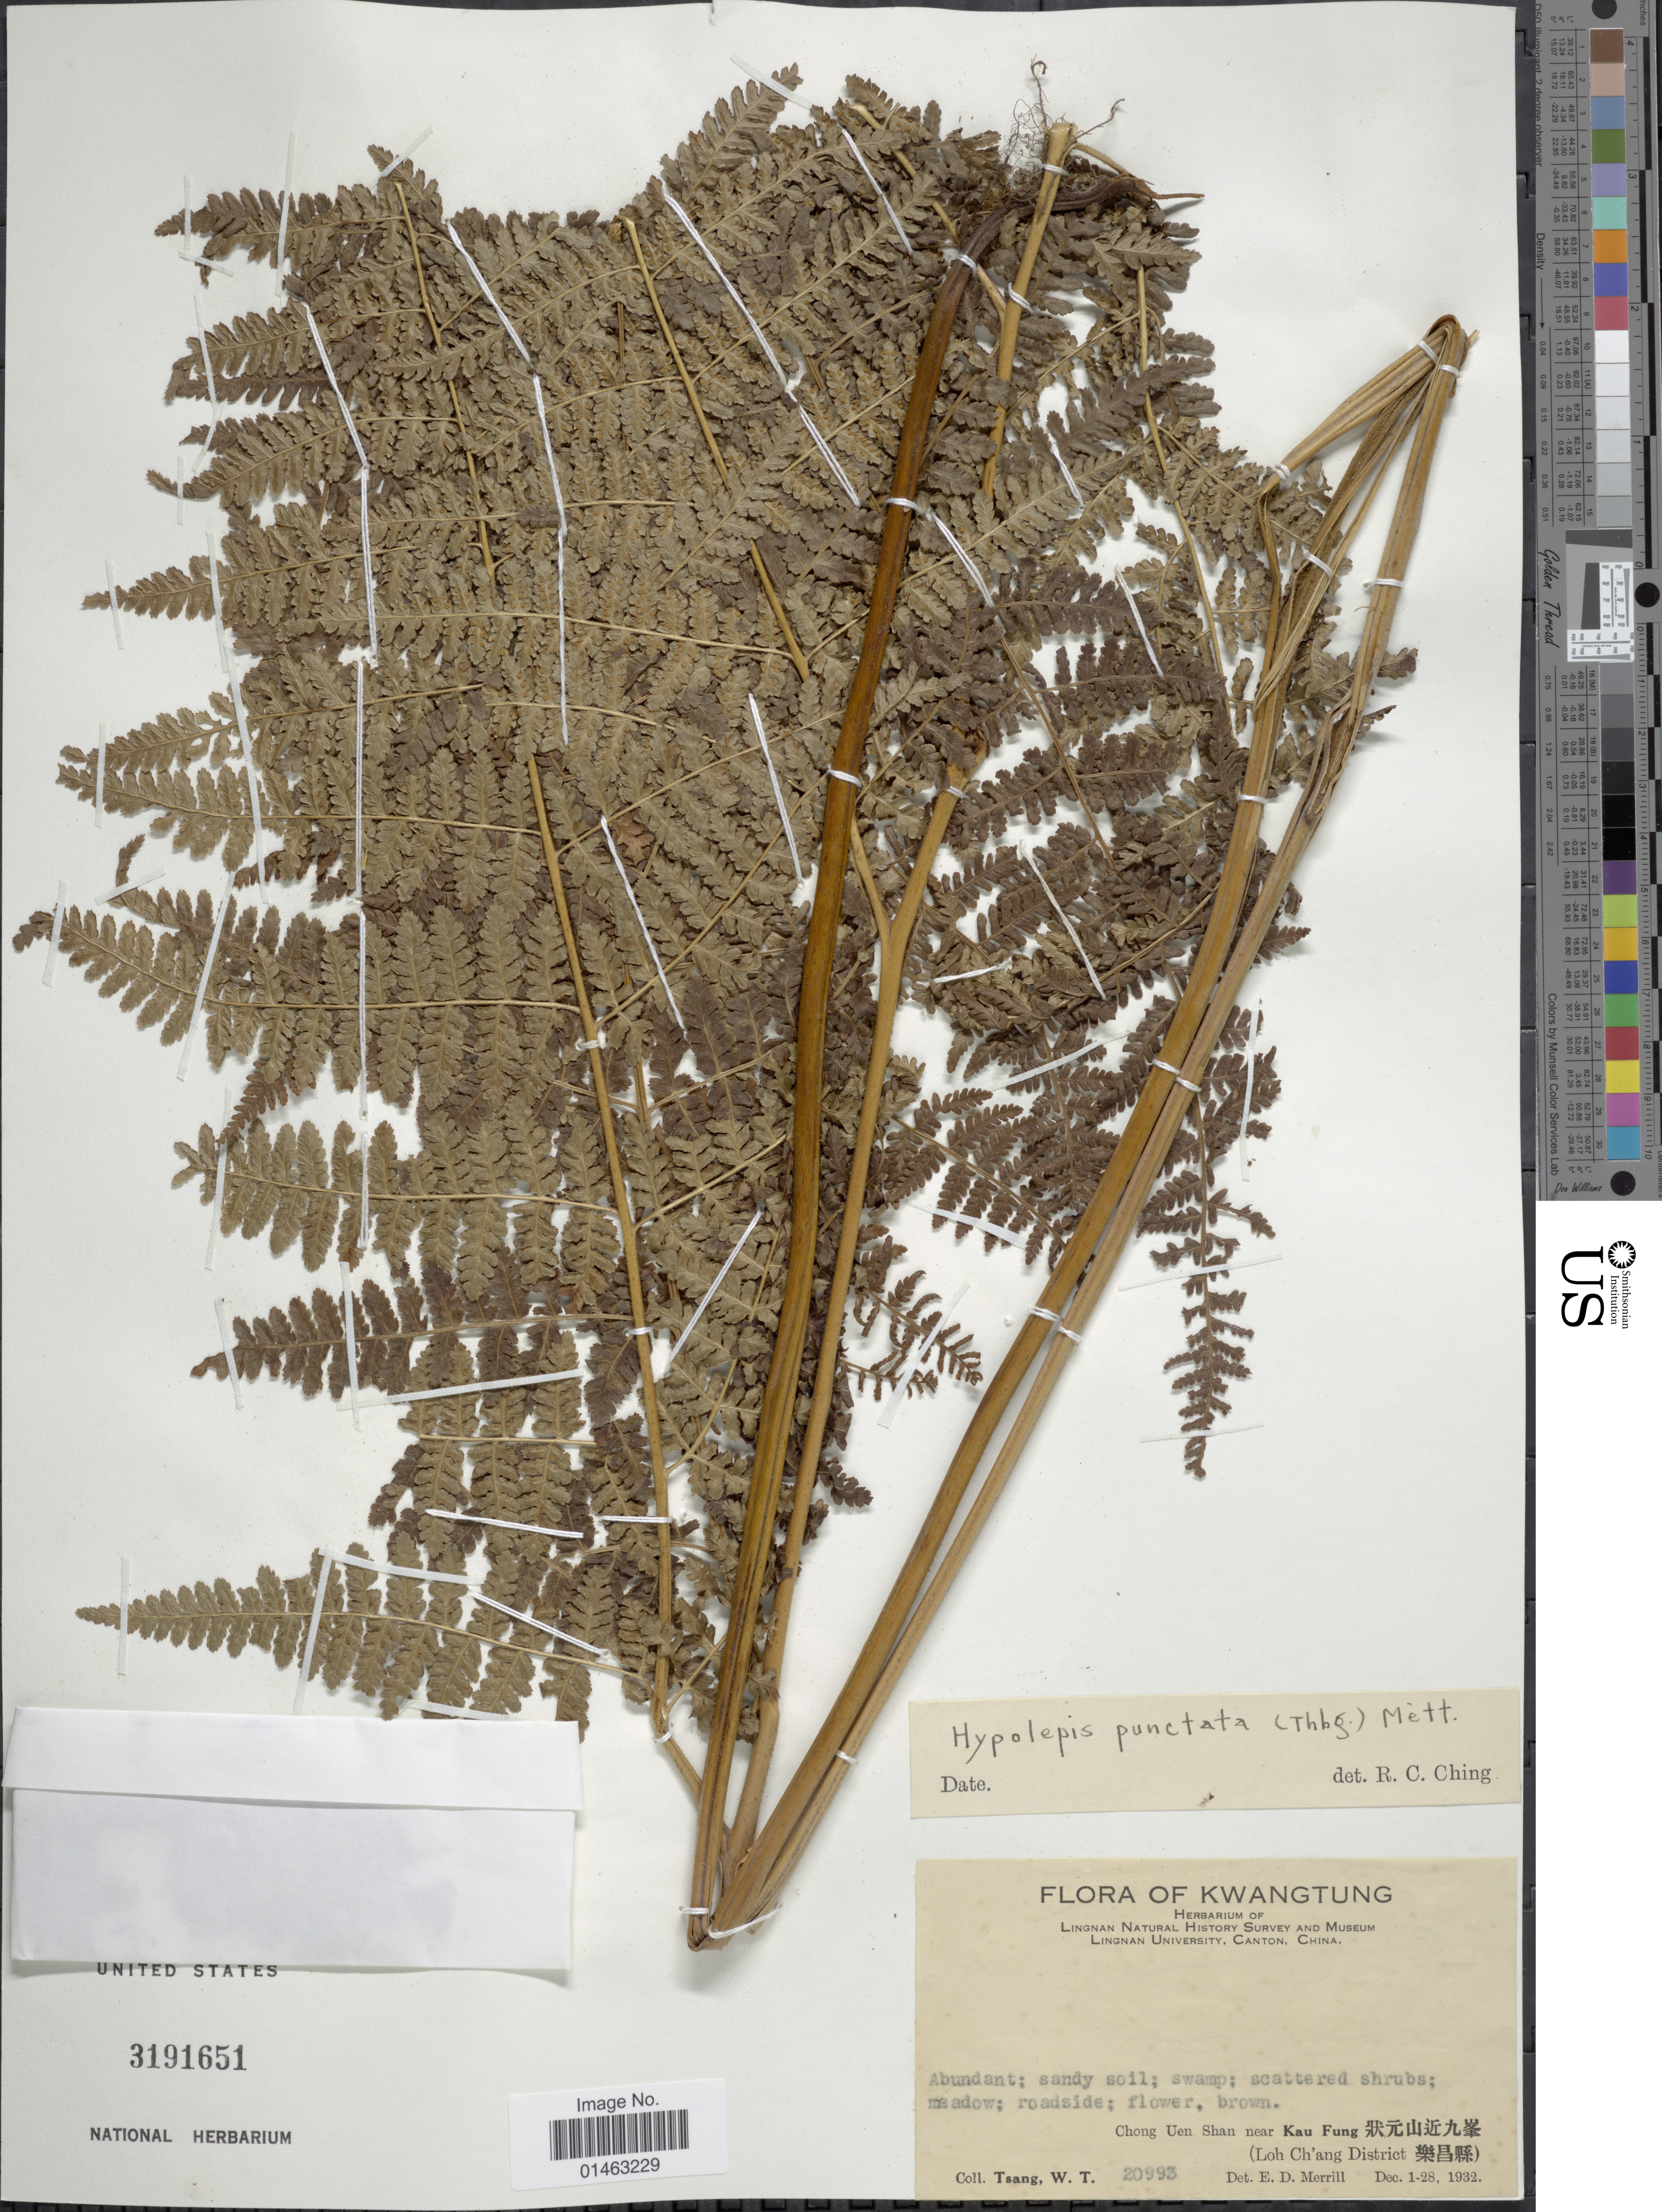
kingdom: Plantae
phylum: Tracheophyta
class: Polypodiopsida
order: Polypodiales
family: Dennstaedtiaceae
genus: Hypolepis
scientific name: Hypolepis punctata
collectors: W. T. Tsang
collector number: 20993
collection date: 1932-12-01/1932-12-28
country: China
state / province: Guangdong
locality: Kwangtung. Chong Uen Shan near Kau Fung ( Loh Ch'ang District)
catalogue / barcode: US 3191651